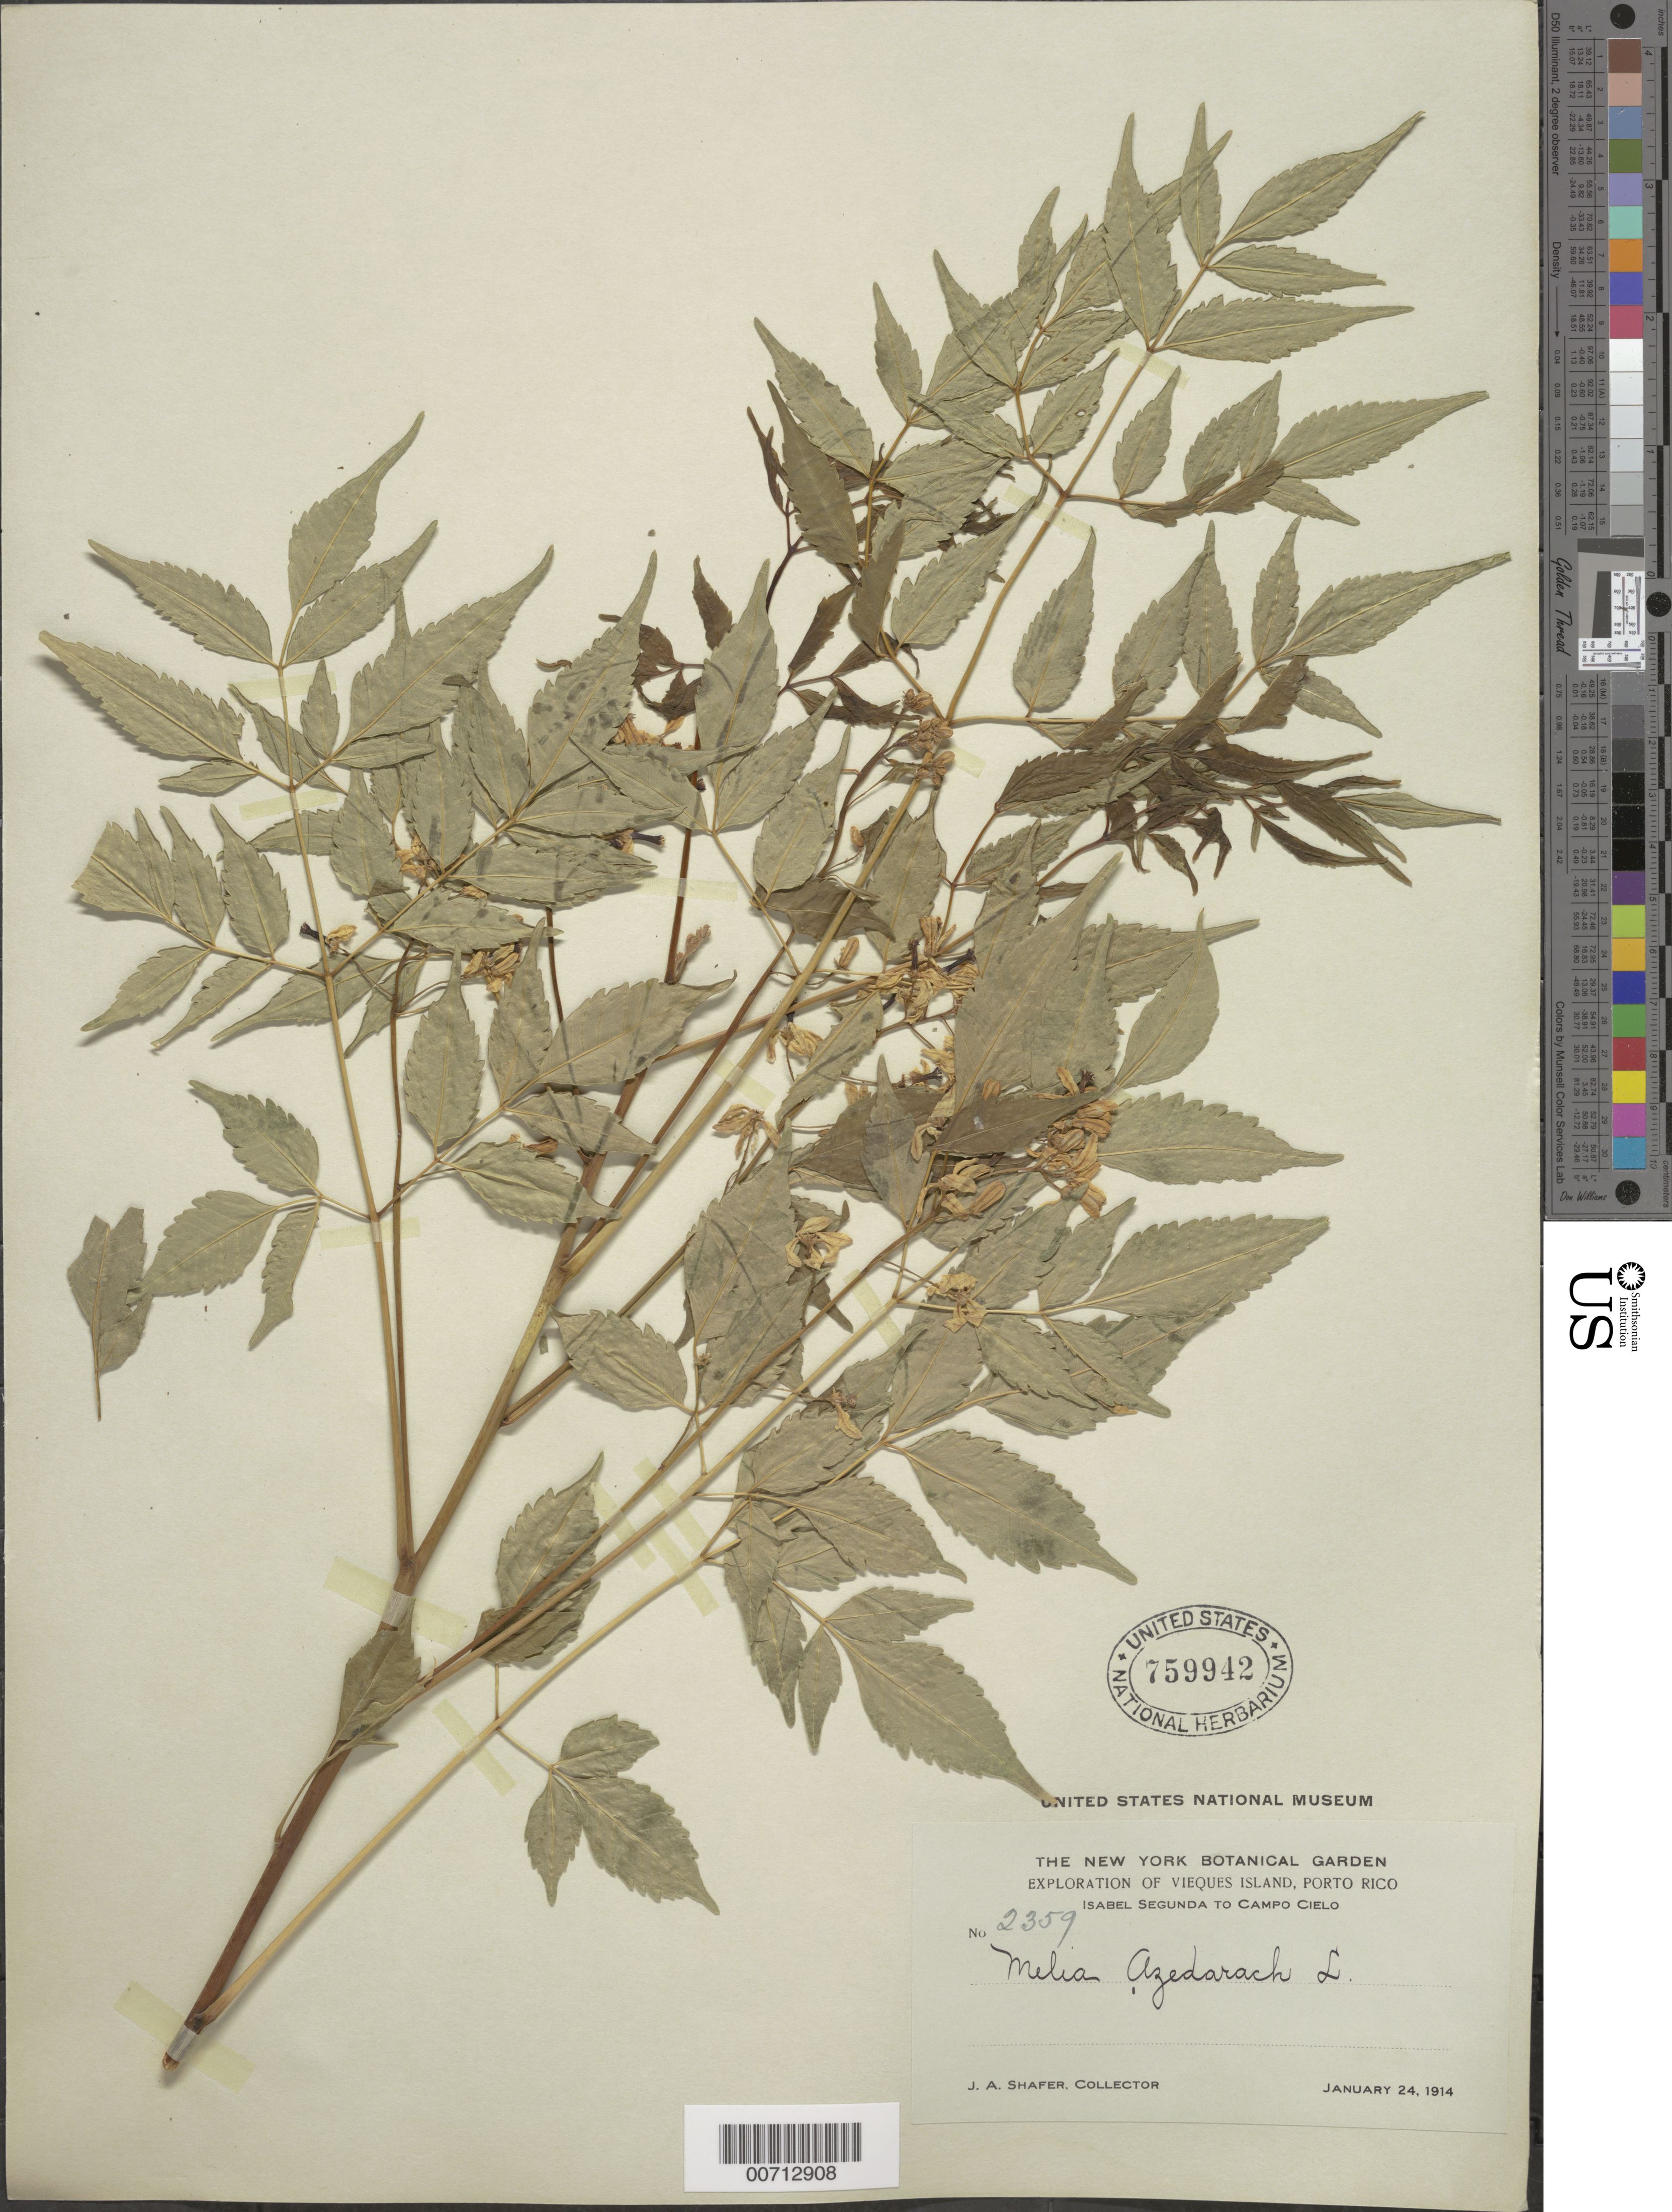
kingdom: Plantae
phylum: Tracheophyta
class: Magnoliopsida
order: Sapindales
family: Meliaceae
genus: Melia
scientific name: Melia azedarach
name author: L.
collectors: J. A. Shafer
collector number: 2359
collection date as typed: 24 Jan 1914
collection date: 1914-01-24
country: Puerto Rico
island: Vieques Island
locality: Isabel Segunda to Campo Cielo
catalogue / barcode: US 759942